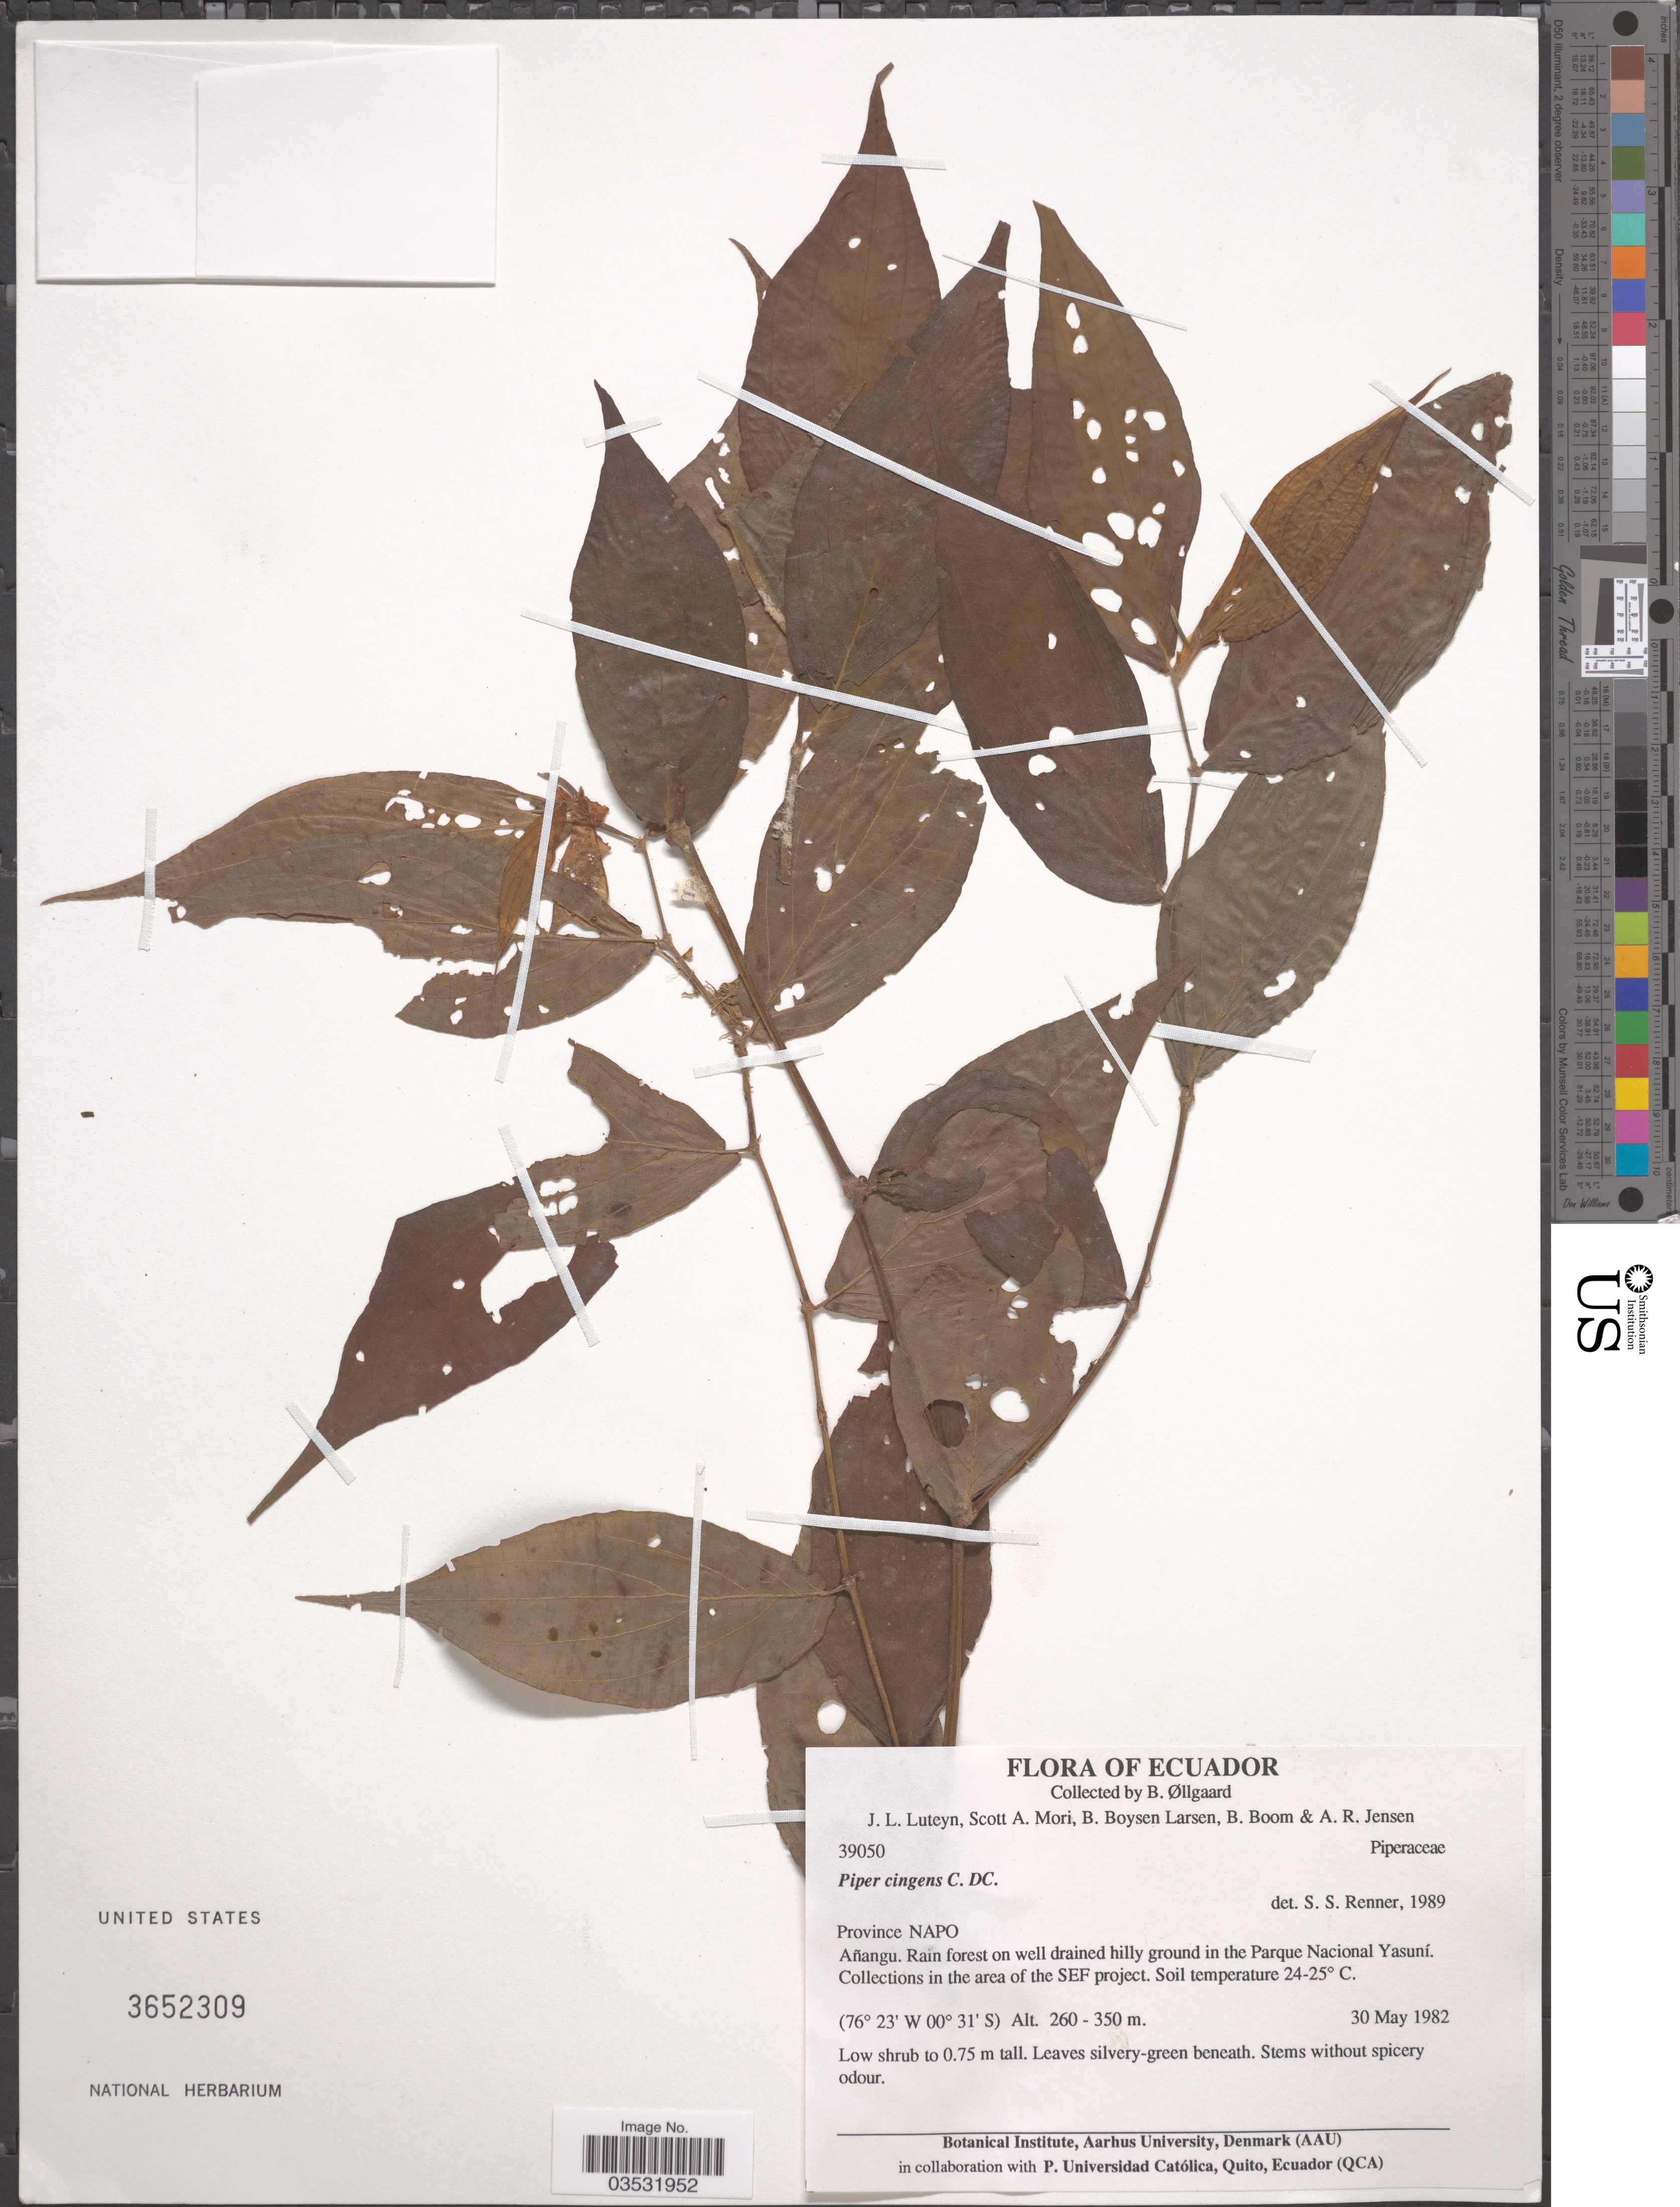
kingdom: Plantae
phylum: Tracheophyta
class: Magnoliopsida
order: Piperales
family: Piperaceae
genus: Piper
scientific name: Piper cingens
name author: C. DC.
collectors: B. Øllgaard, J. Luteyn, S. Mori, B. Boysen Larsen & et al.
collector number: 39050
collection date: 1982-05-30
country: Ecuador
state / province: Napo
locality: Añangu. Rain forest on well drained hilly ground in the Parque Nacional Yasuní. In the area of the SEF project.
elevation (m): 260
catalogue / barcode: US 3652309